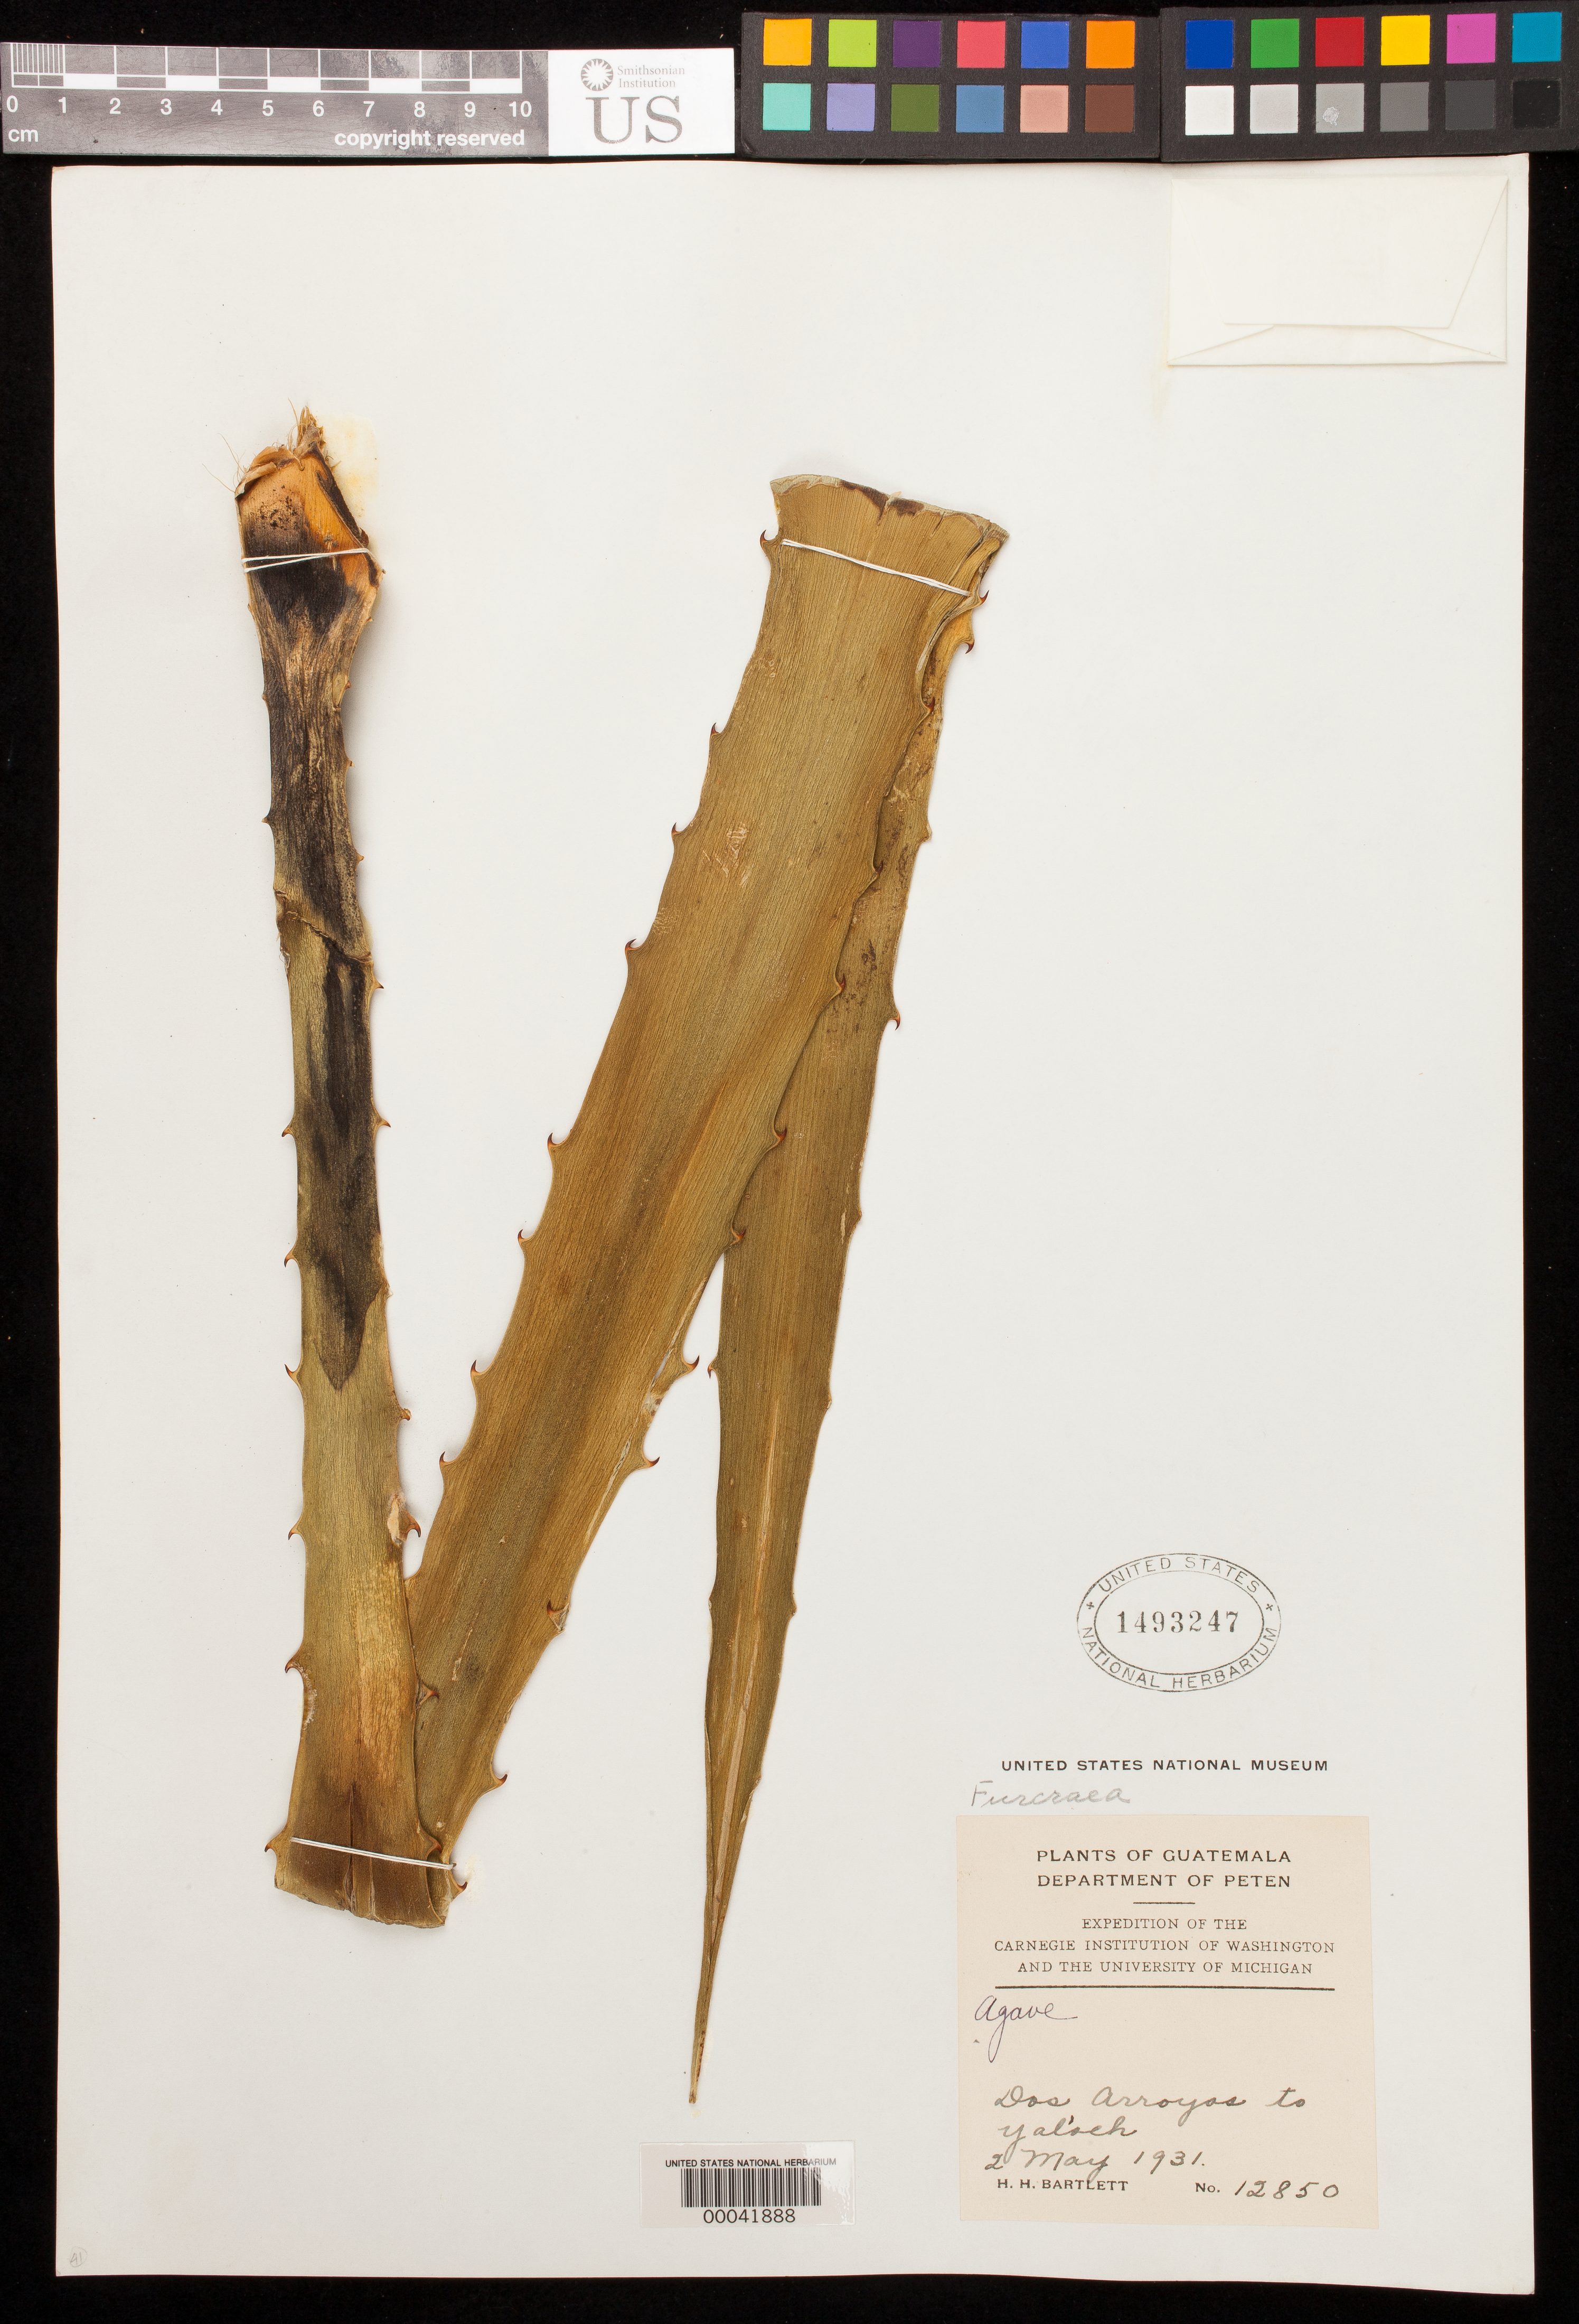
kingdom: Plantae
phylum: Tracheophyta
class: Liliopsida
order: Asparagales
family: Asparagaceae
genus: Furcraea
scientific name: Furcraea sp.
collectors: H. H. Bartlett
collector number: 12850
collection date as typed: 02 May 1931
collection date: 1931-05-02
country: Guatemala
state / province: El Petén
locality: Dos Arroyos to Yaloch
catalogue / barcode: US 1493247